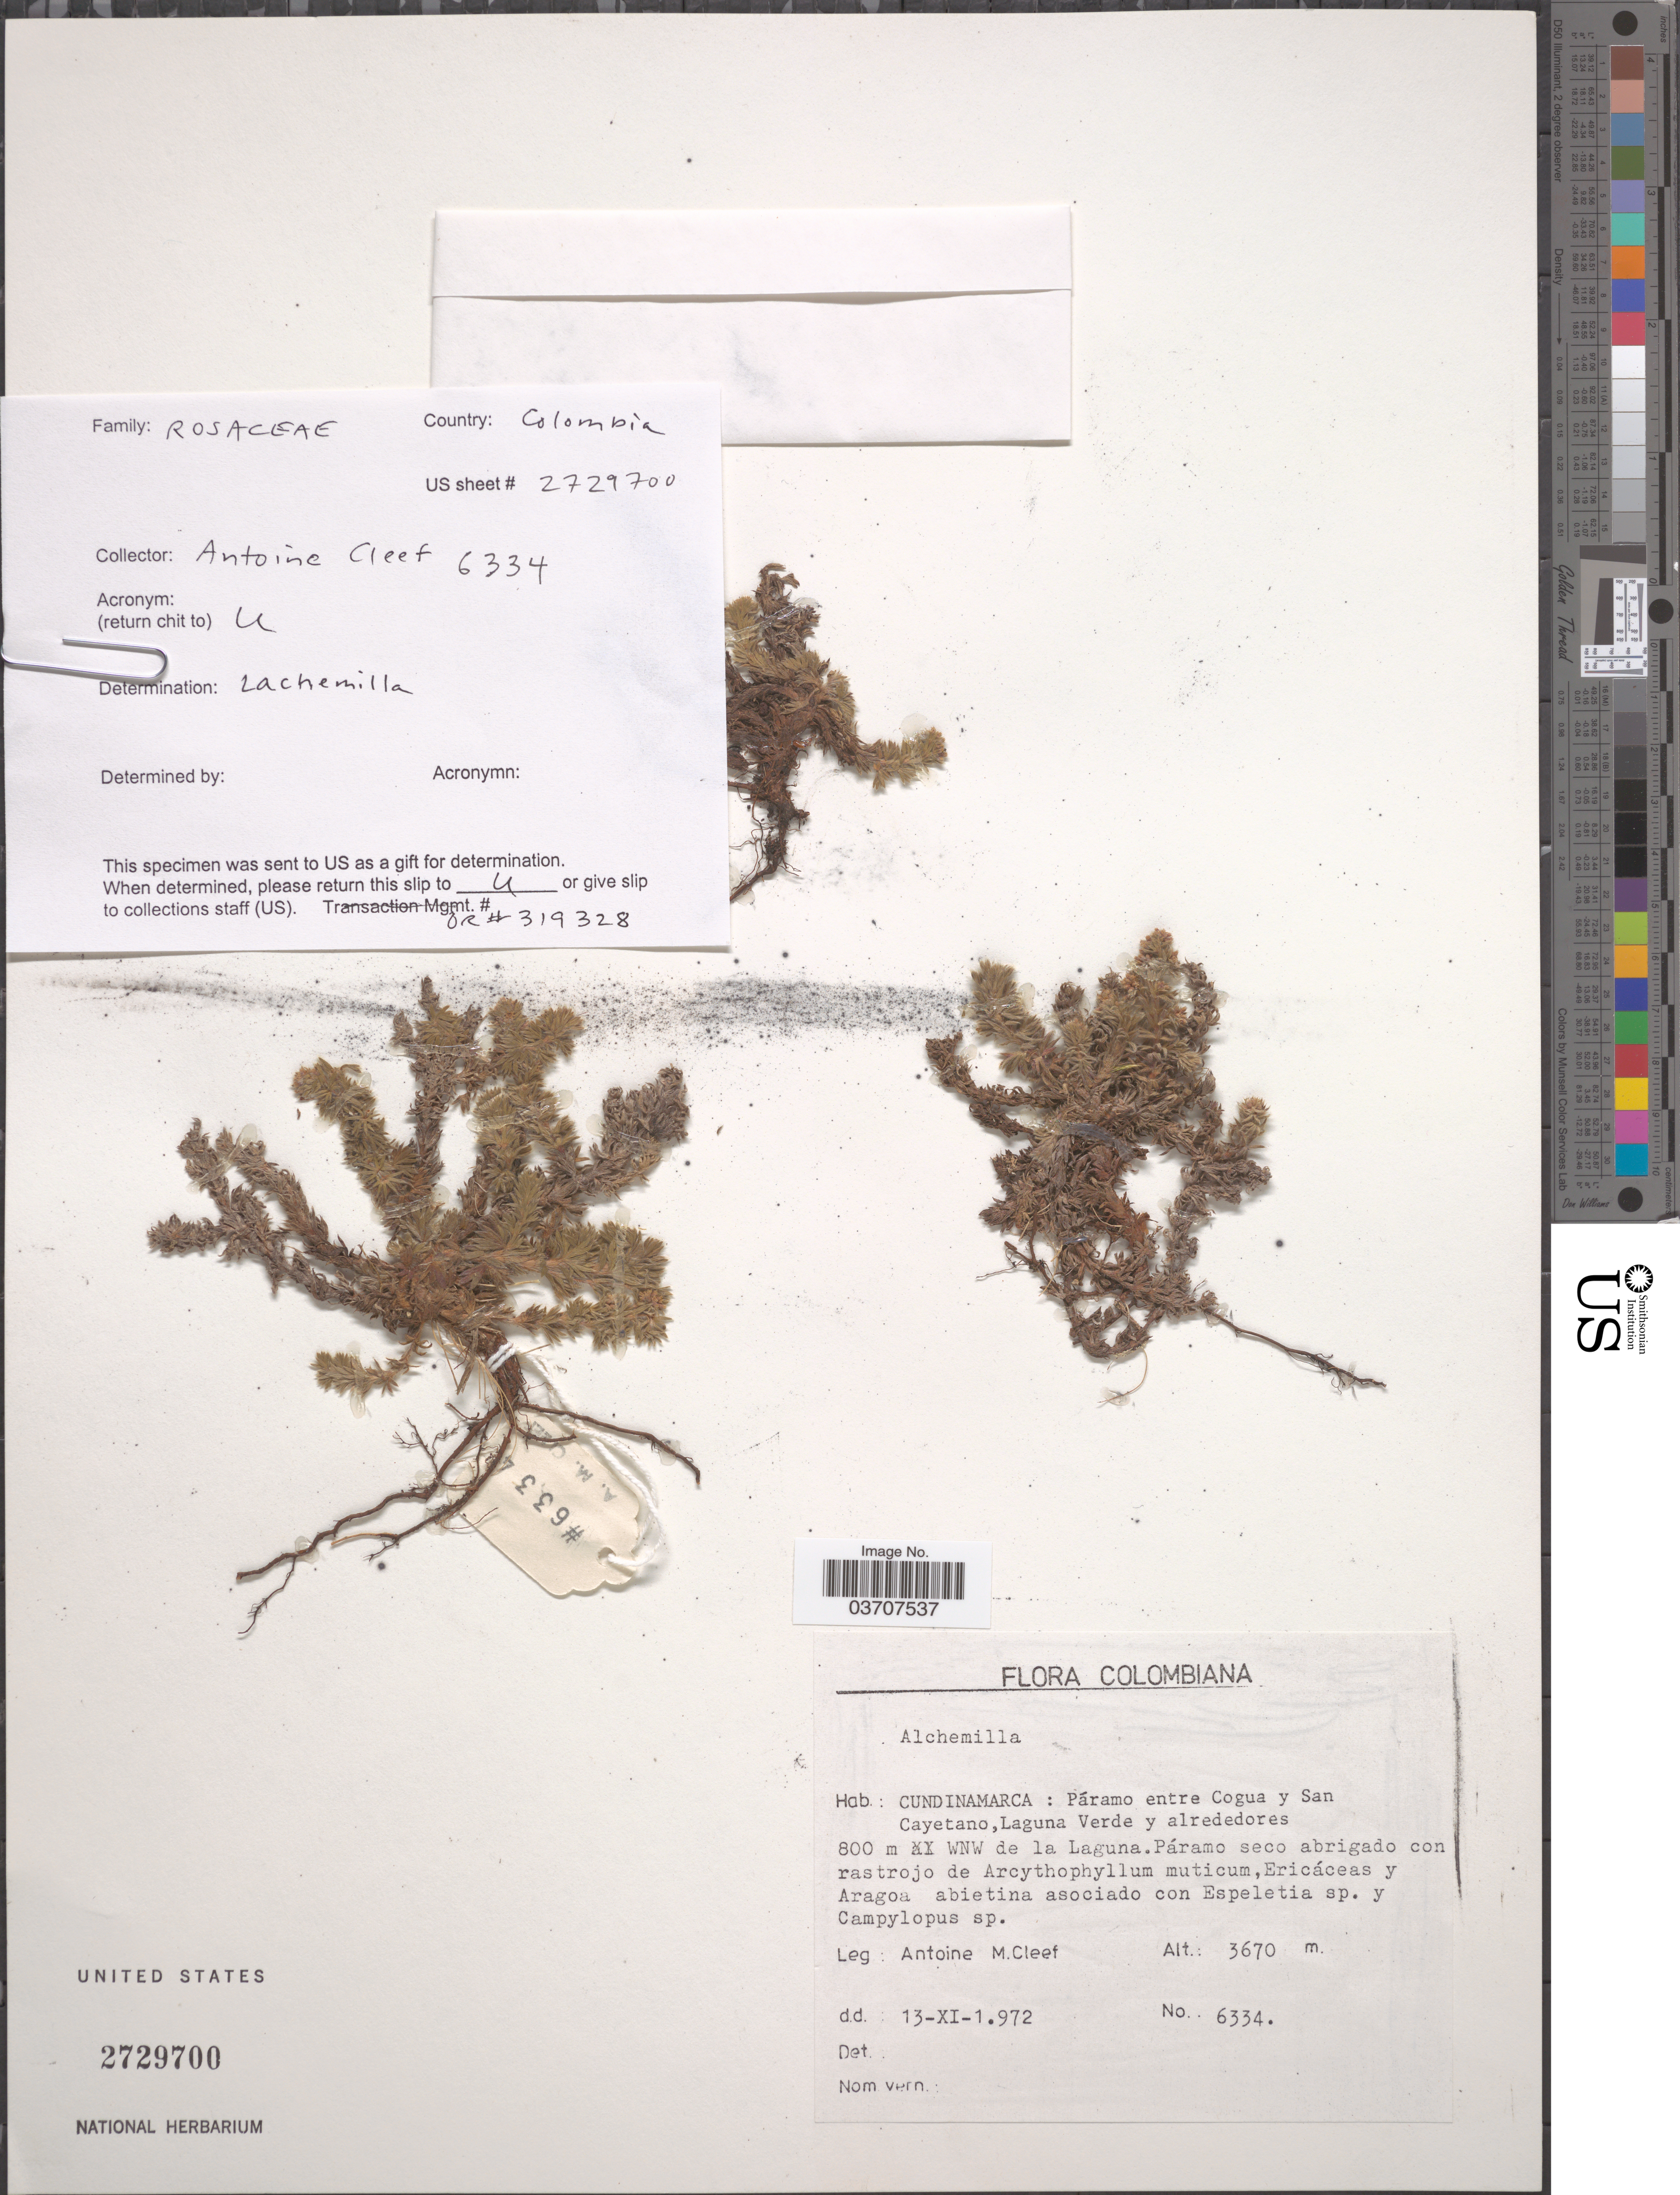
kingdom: Plantae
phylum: Tracheophyta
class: Magnoliopsida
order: Rosales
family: Rosaceae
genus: Lachemilla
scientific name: Lachemilla sp.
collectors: A. M. Cleef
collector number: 6334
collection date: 1972-11-13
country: Colombia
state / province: Cundinamarca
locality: Páramo entre Cogua y San Cayetano, Laguna Verde y alrededores 800 m WNW de la Laguna.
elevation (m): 3670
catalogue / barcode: US 2729700